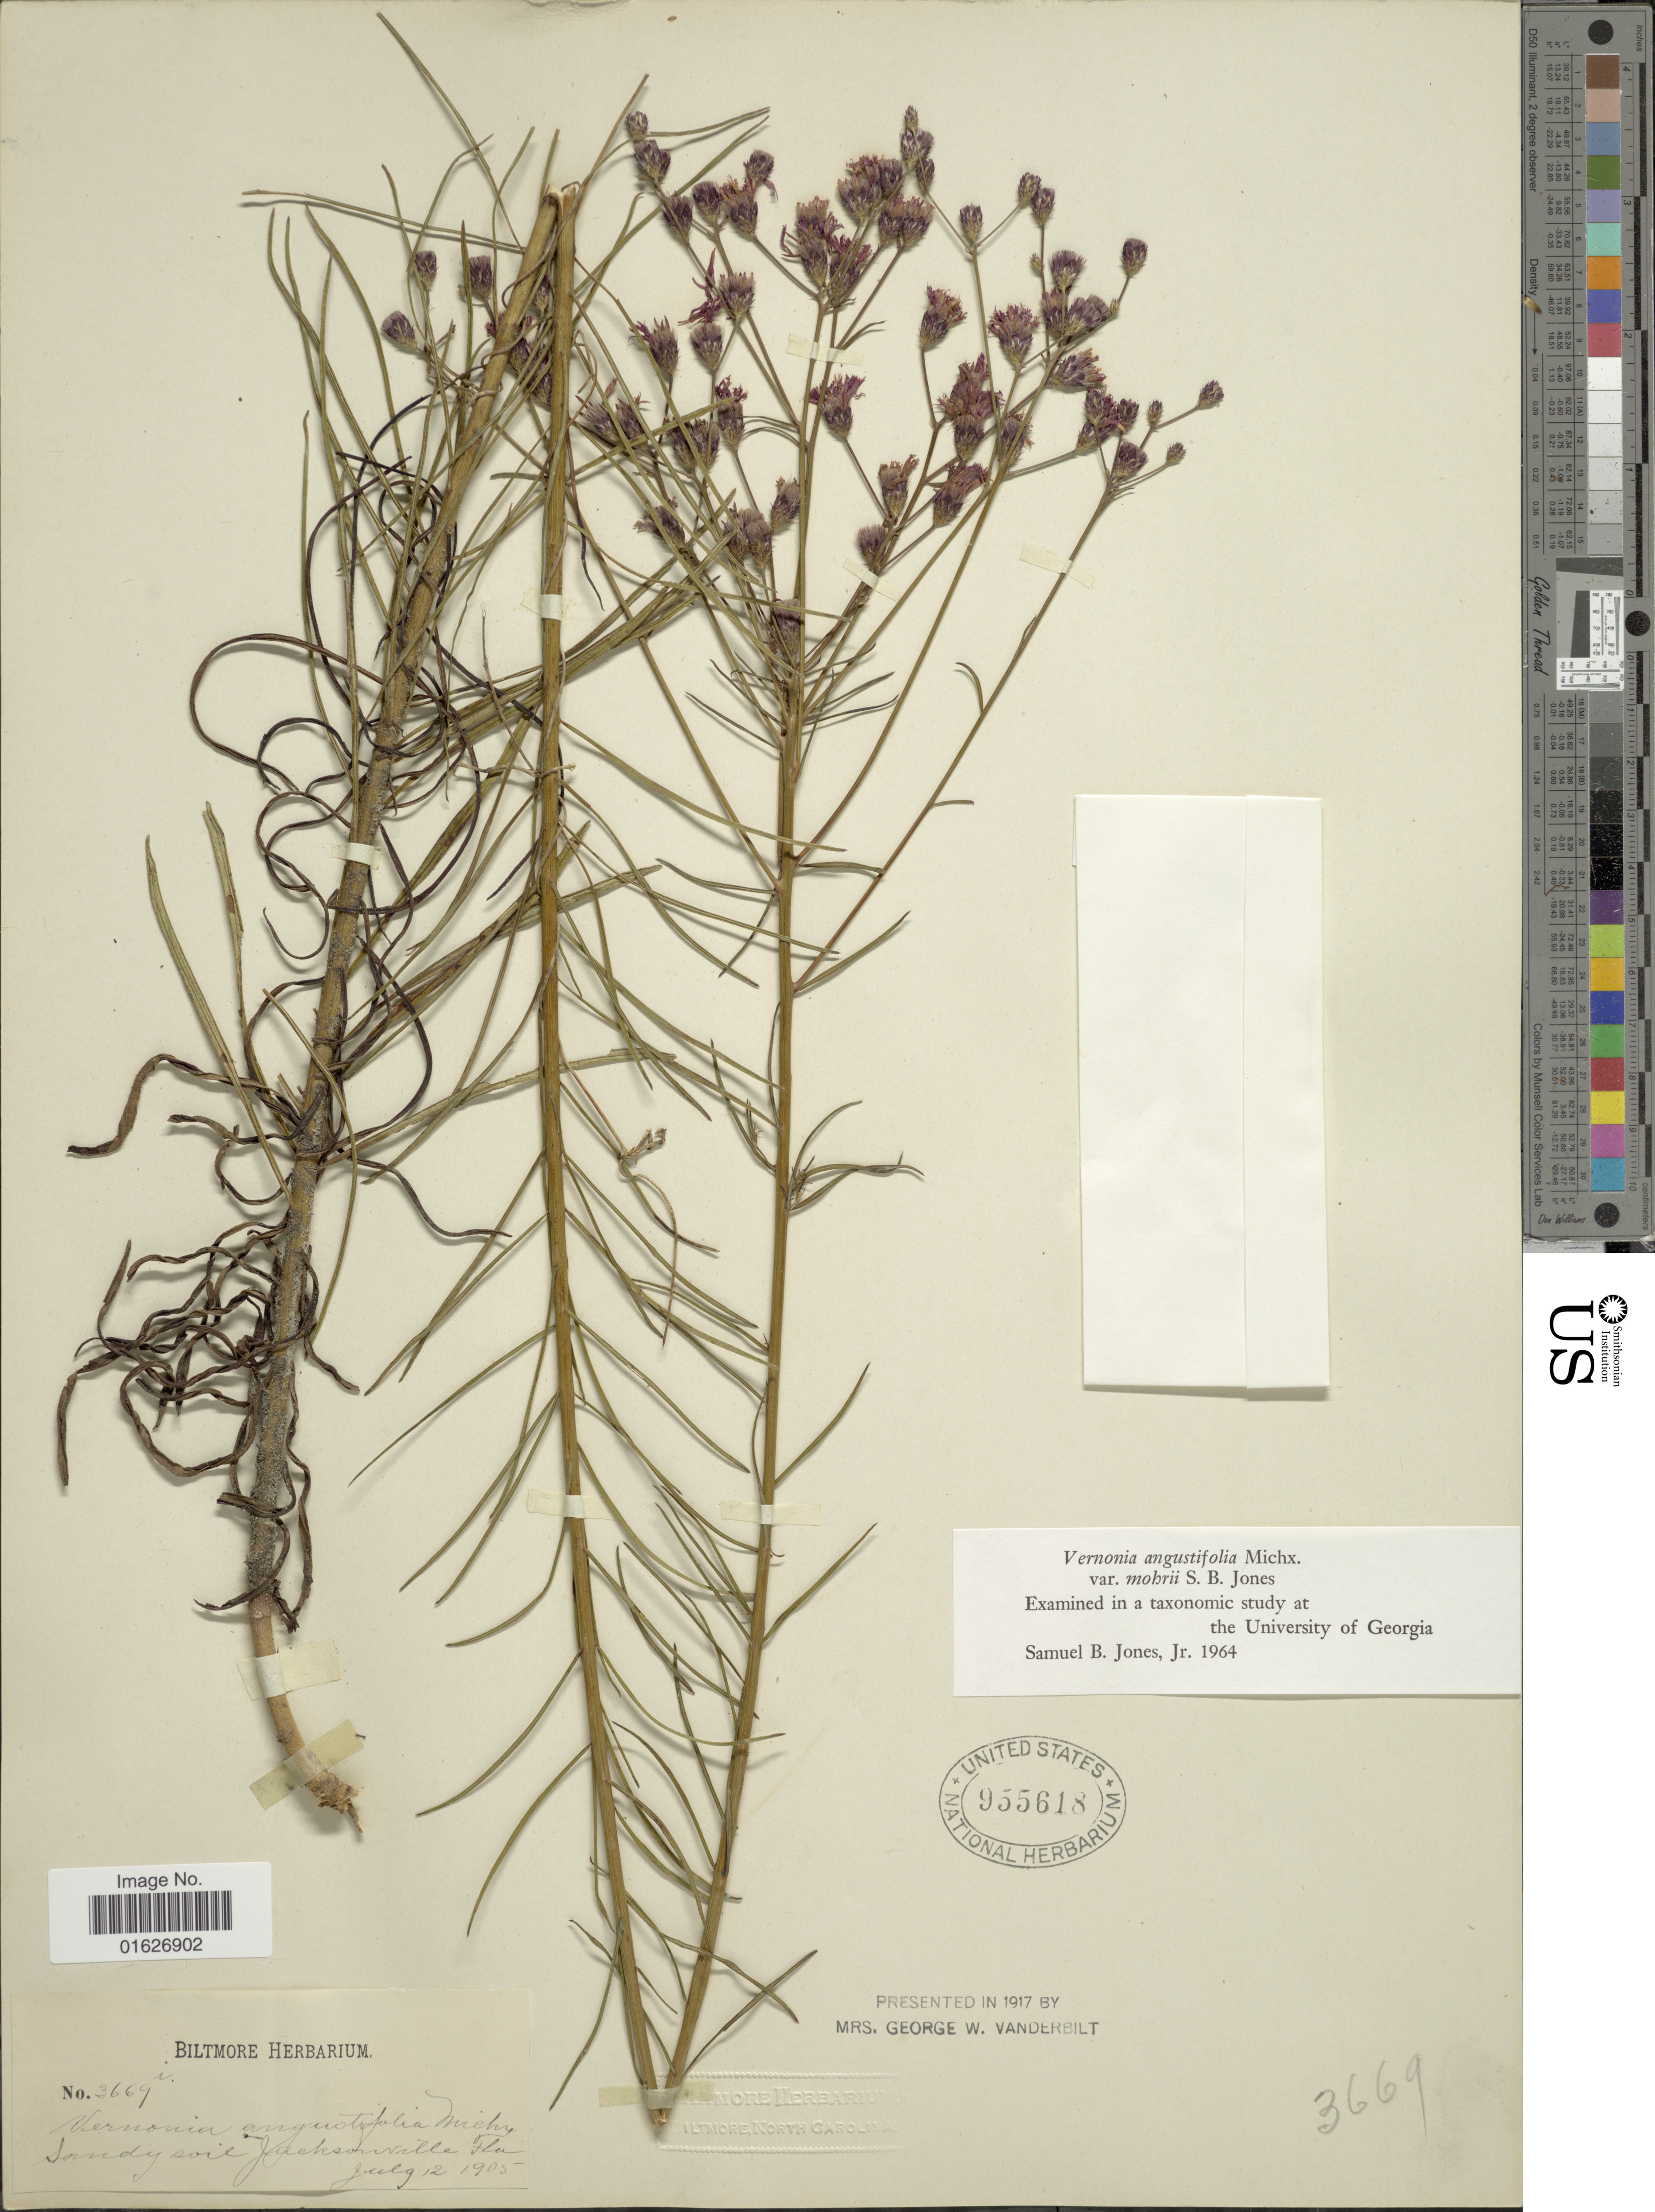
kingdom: Plantae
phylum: Tracheophyta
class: Magnoliopsida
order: Asterales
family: Asteraceae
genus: Vernonia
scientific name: Vernonia angustifolia var. mohrii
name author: S.B. Jones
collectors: ex herb. Biltmore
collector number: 3669i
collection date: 1905-01-12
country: United States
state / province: Florida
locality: Sandy soil Jacksonville.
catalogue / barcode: US 955618